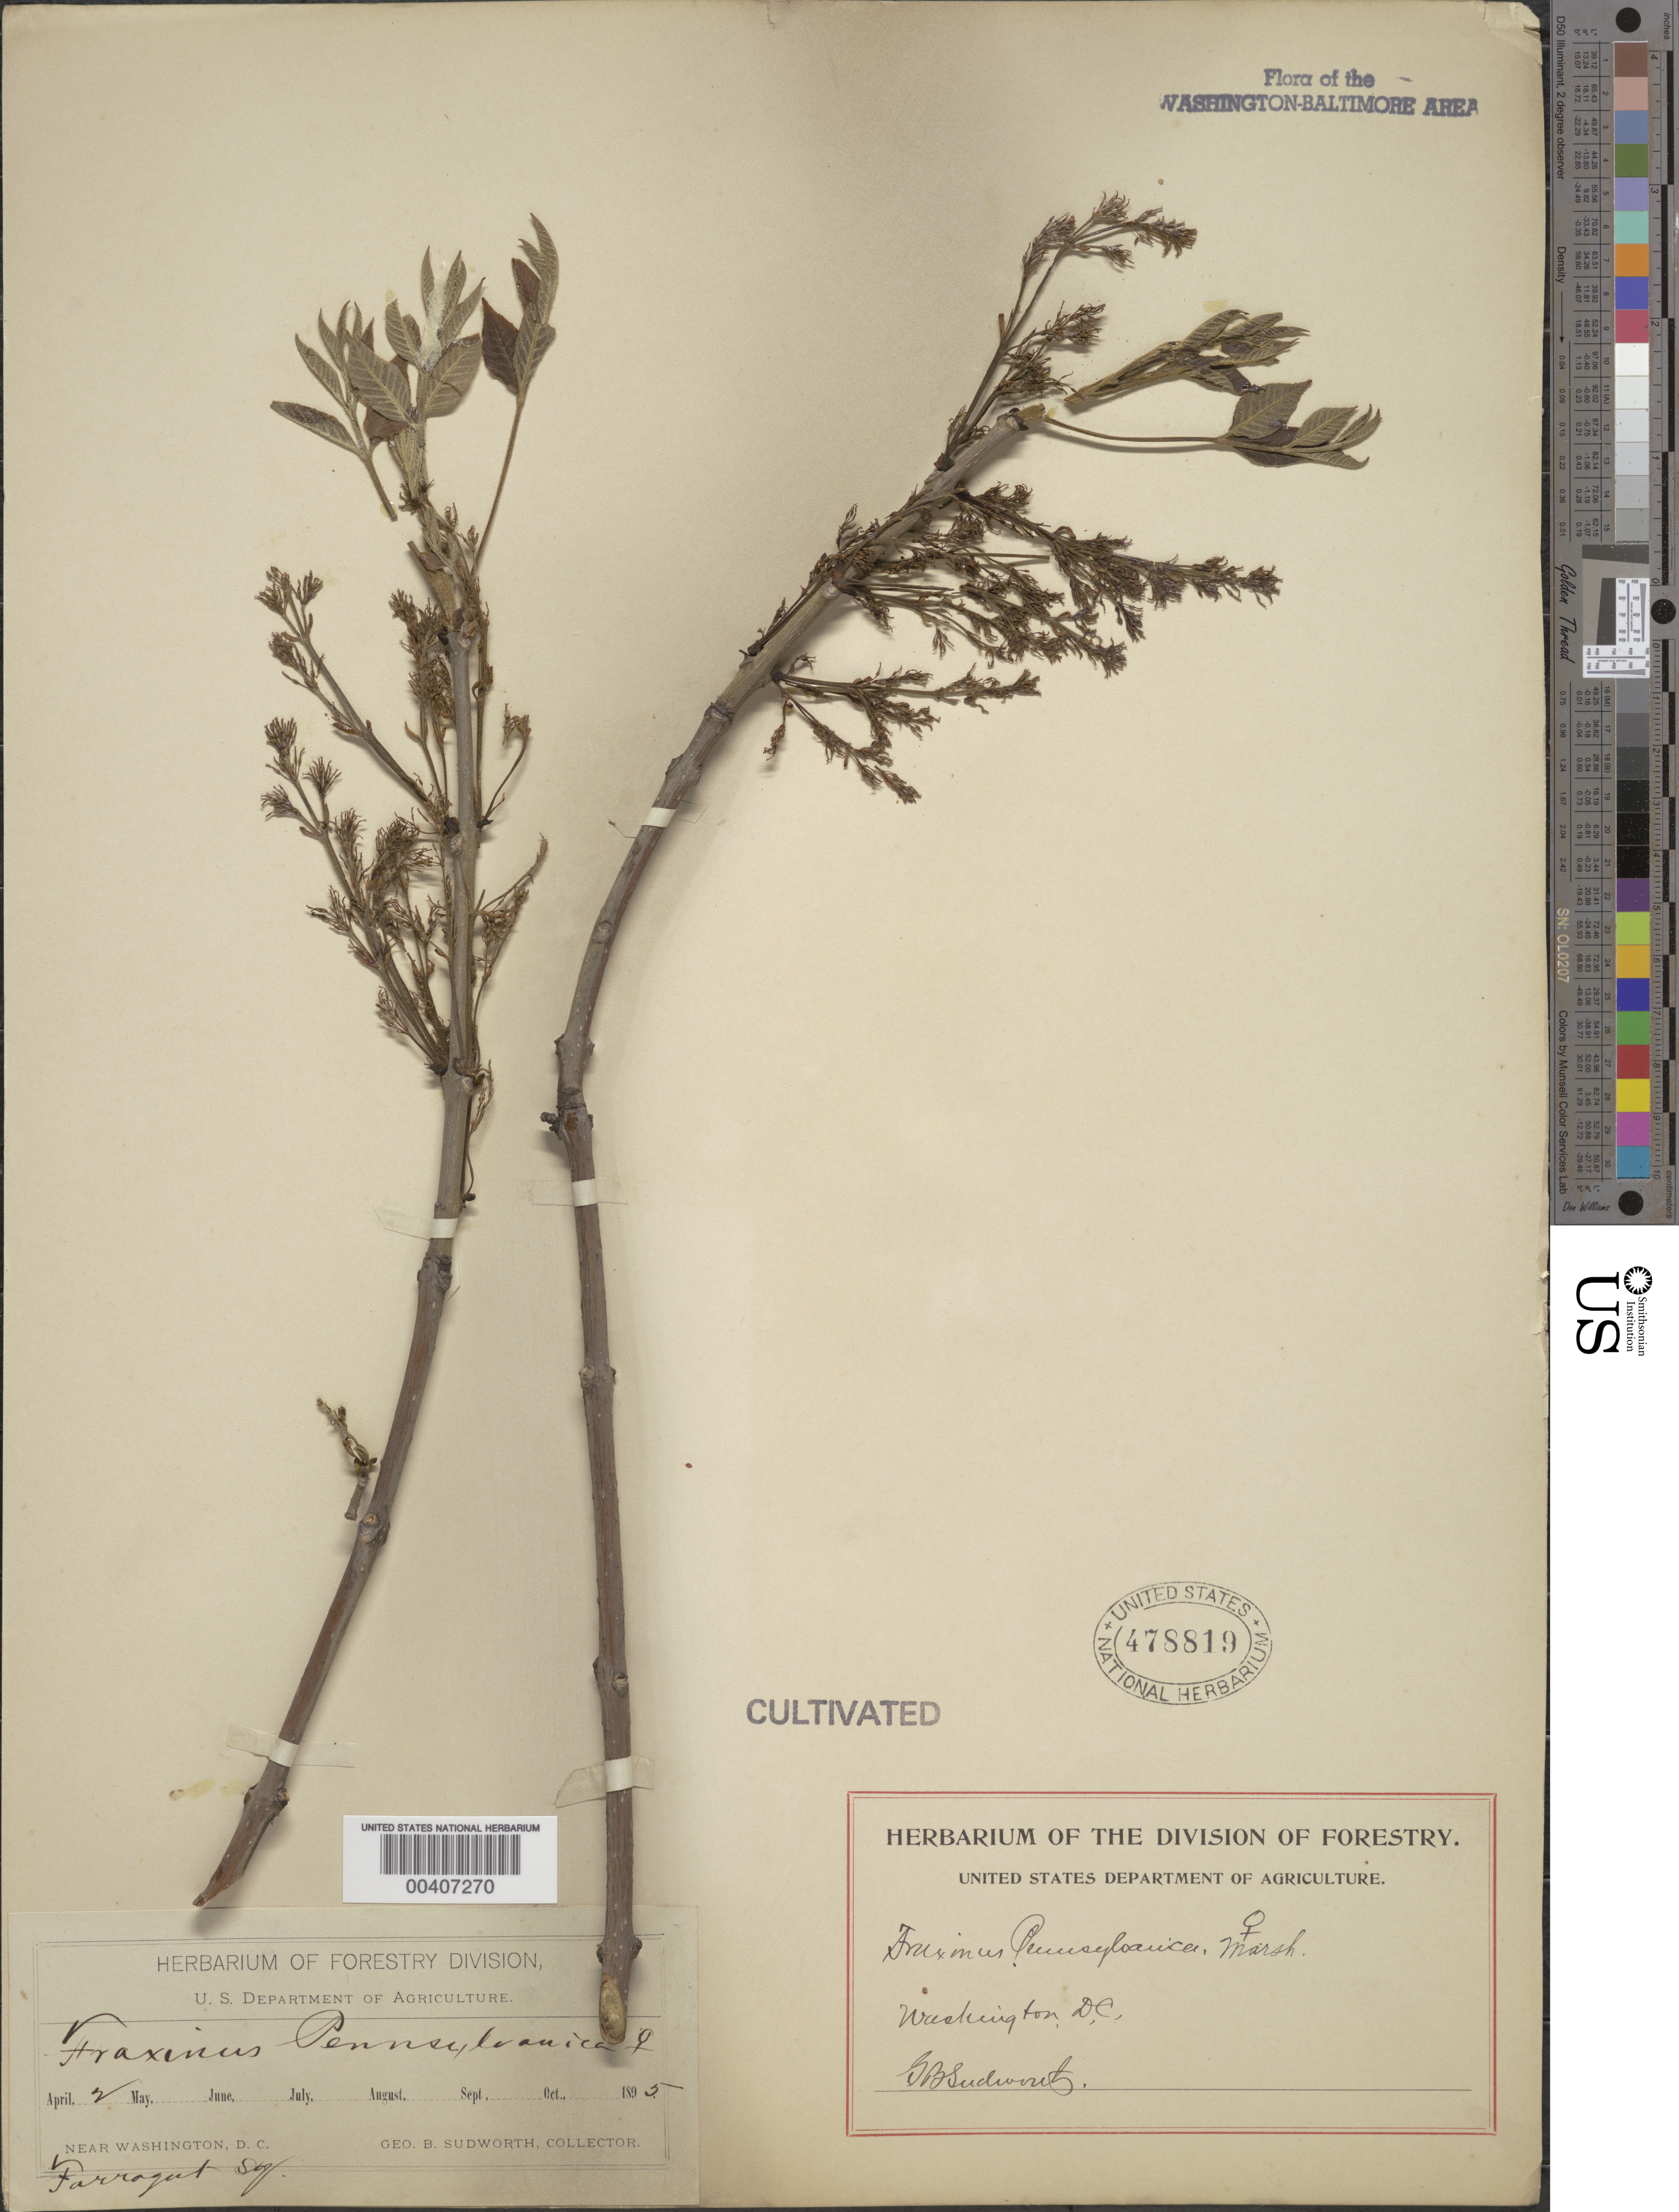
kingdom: Plantae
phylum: Tracheophyta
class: Magnoliopsida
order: Lamiales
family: Oleaceae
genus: Fraxinus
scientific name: Fraxinus pennsylvanica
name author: Marshall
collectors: G. B. Sudworth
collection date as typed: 02 Apr 1895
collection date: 1895-04-02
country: United States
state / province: District of Columbia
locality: Farragut Square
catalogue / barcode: US 478819